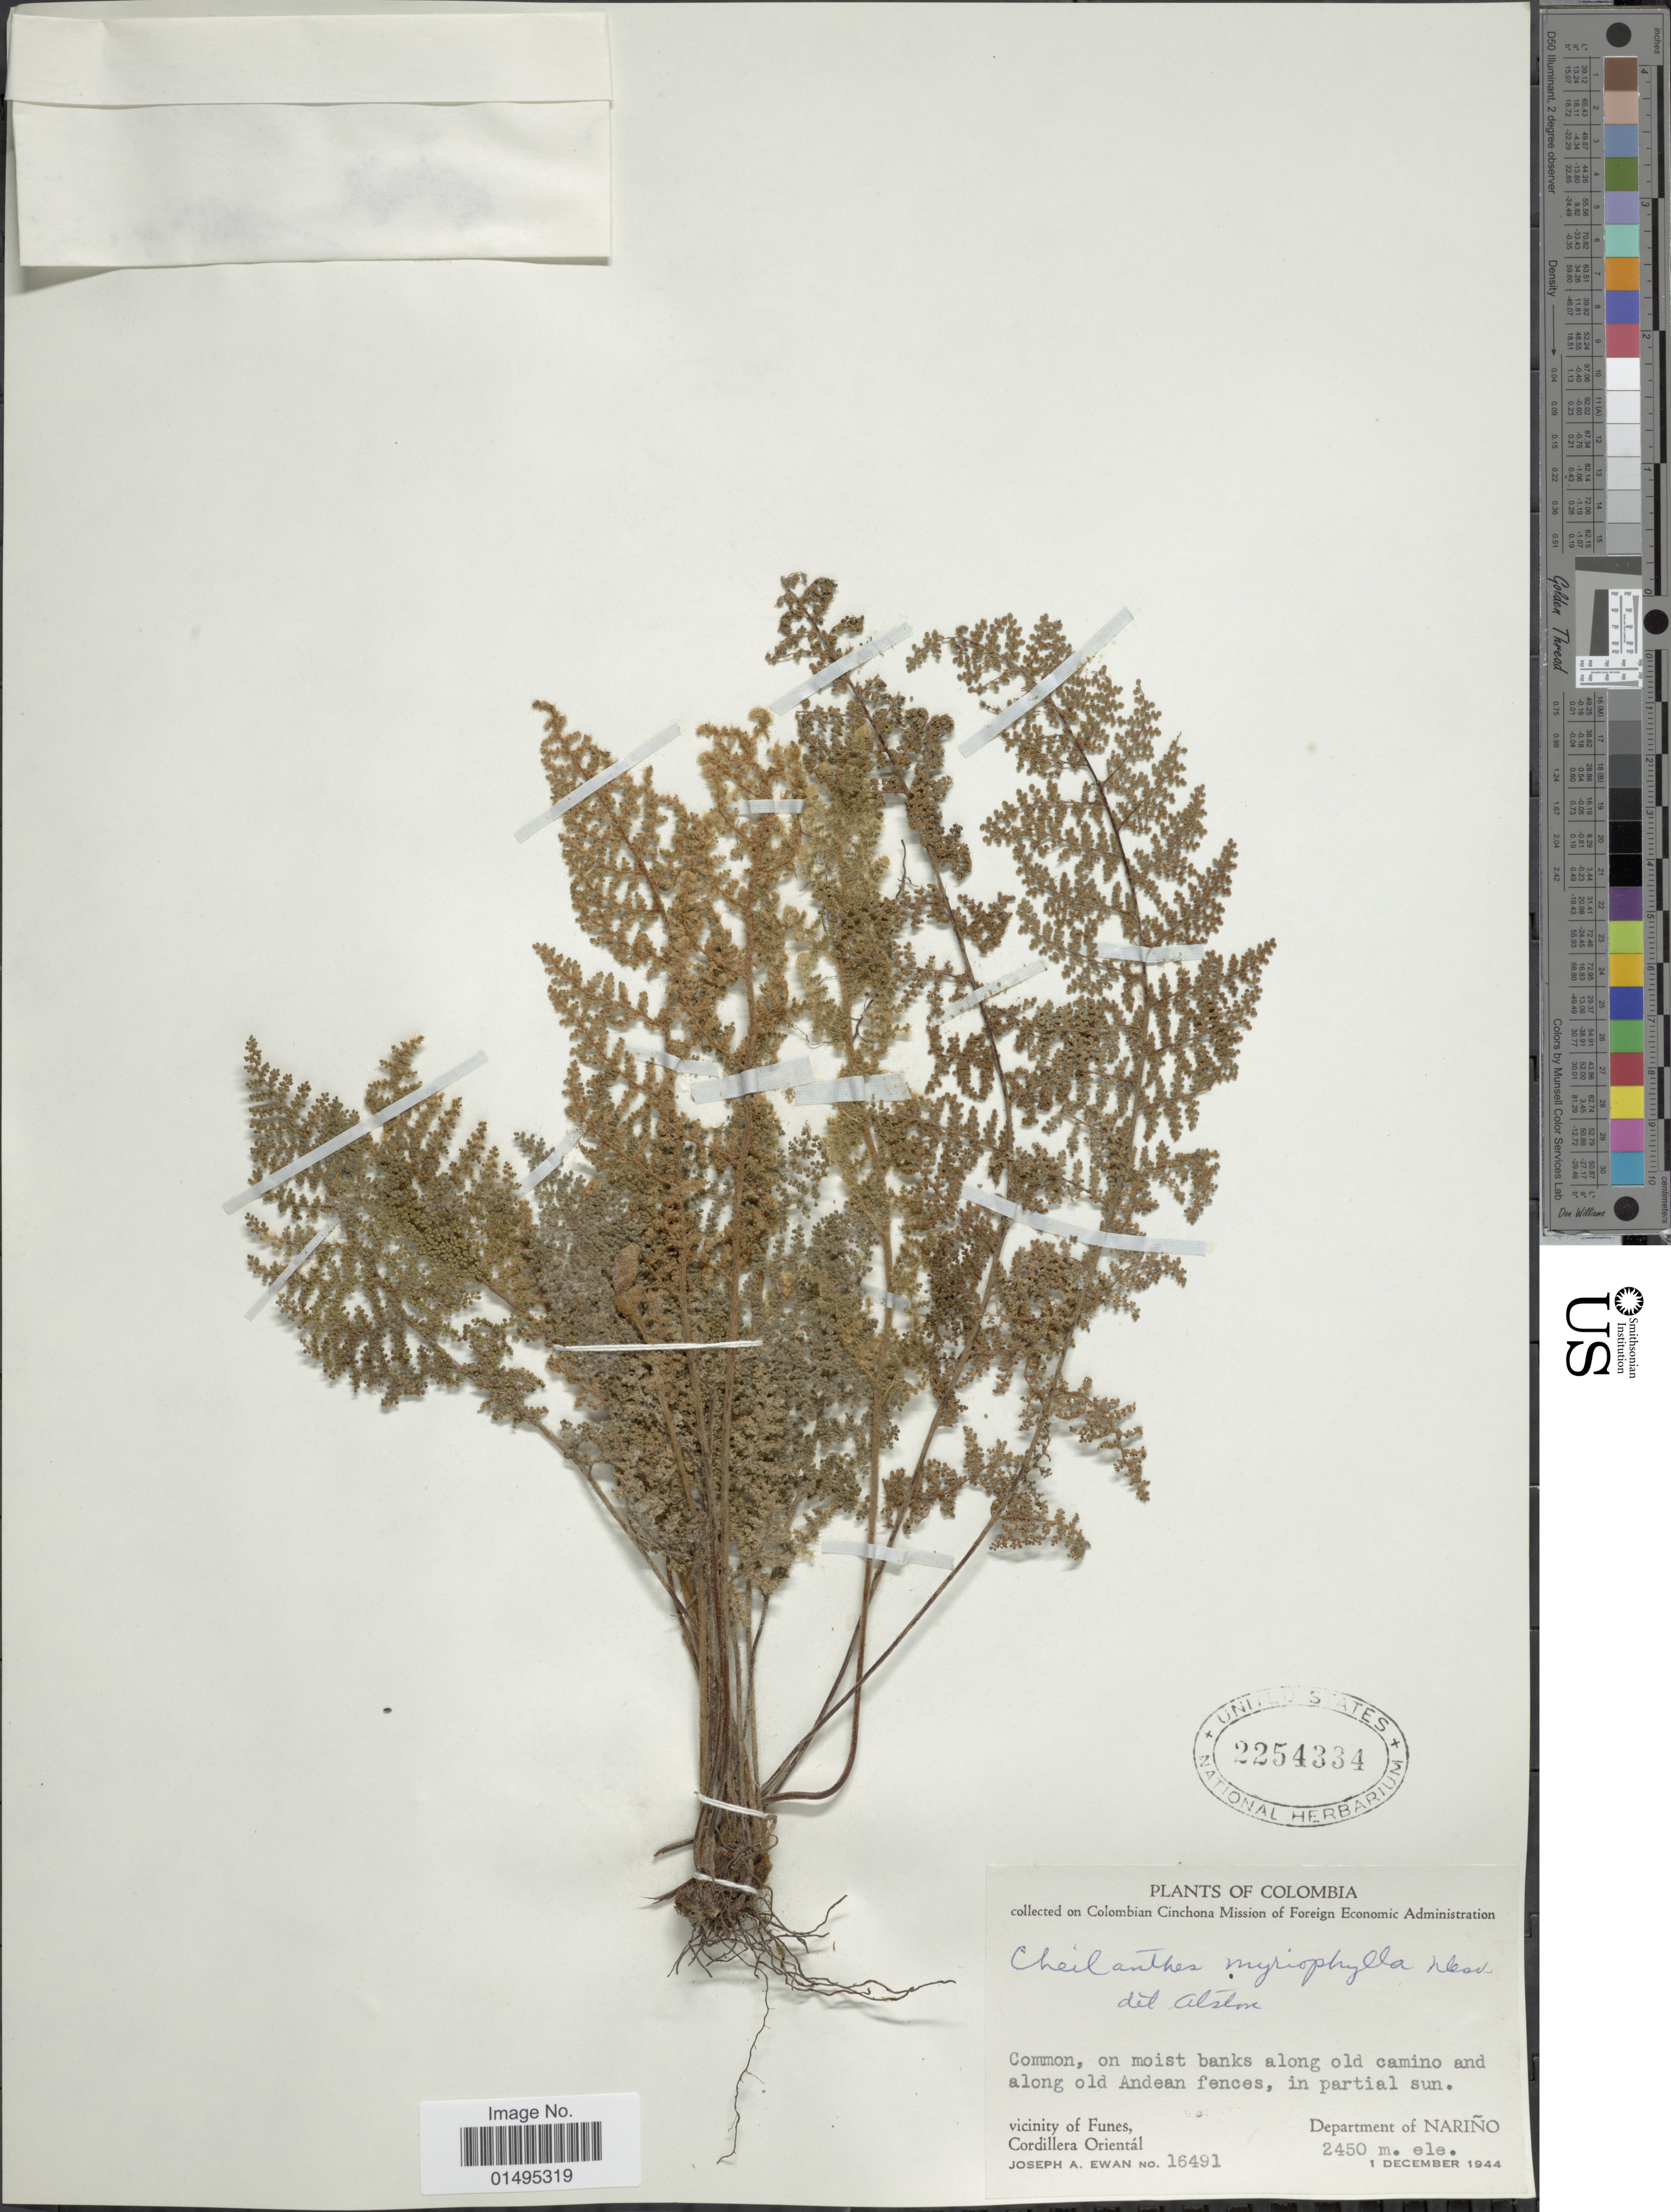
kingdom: Plantae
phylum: Tracheophyta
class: Polypodiopsida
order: Polypodiales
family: Pteridaceae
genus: Myriopteris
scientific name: Myriopteris myriophylla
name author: (Desv.) J. Sm.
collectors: J. A. Ewan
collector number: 16491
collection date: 1944-12-01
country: Colombia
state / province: Nariño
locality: Colombia, Vicinity of Funes, Cordillera Oriental, Department of Narino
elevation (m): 2450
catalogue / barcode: US 2254334